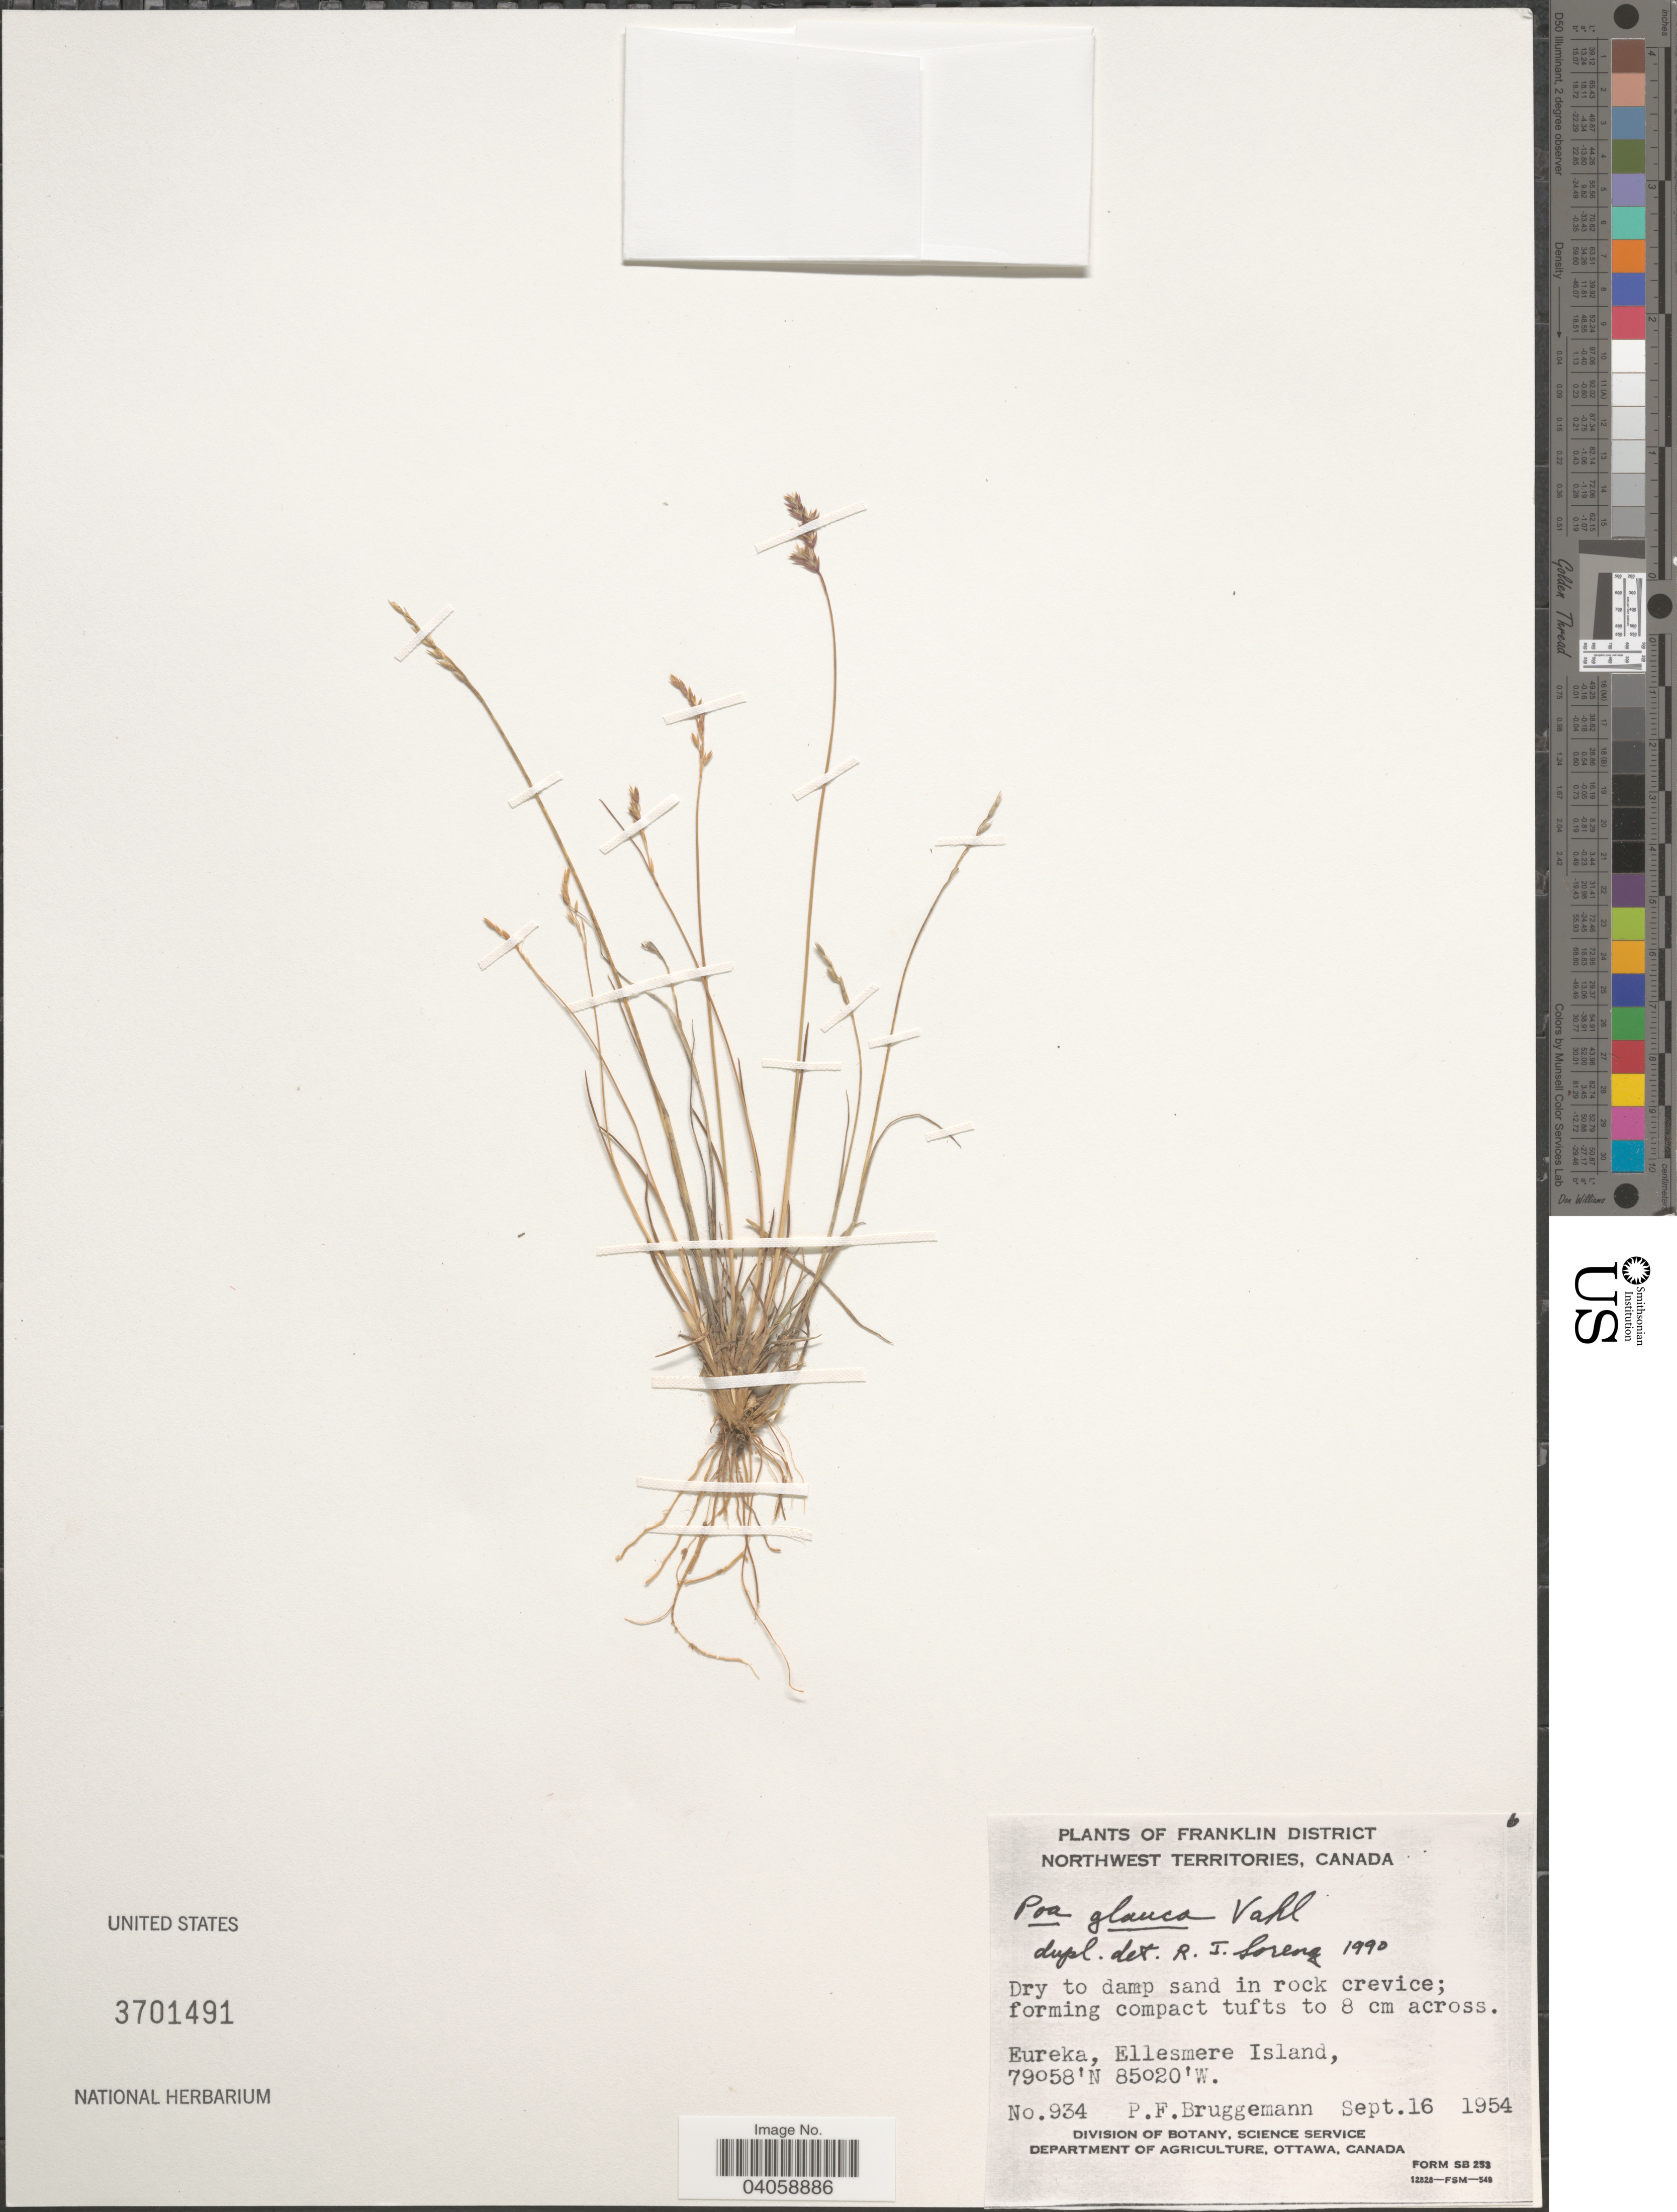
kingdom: Plantae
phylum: Tracheophyta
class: Liliopsida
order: Poales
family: Poaceae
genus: Poa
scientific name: Poa glauca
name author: Vahl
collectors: P. Bruggemann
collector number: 934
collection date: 1954-09-16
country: Canada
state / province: Northwest Territories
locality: Franklin District. Eureka, Ellesmere Island.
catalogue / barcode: US 3701491